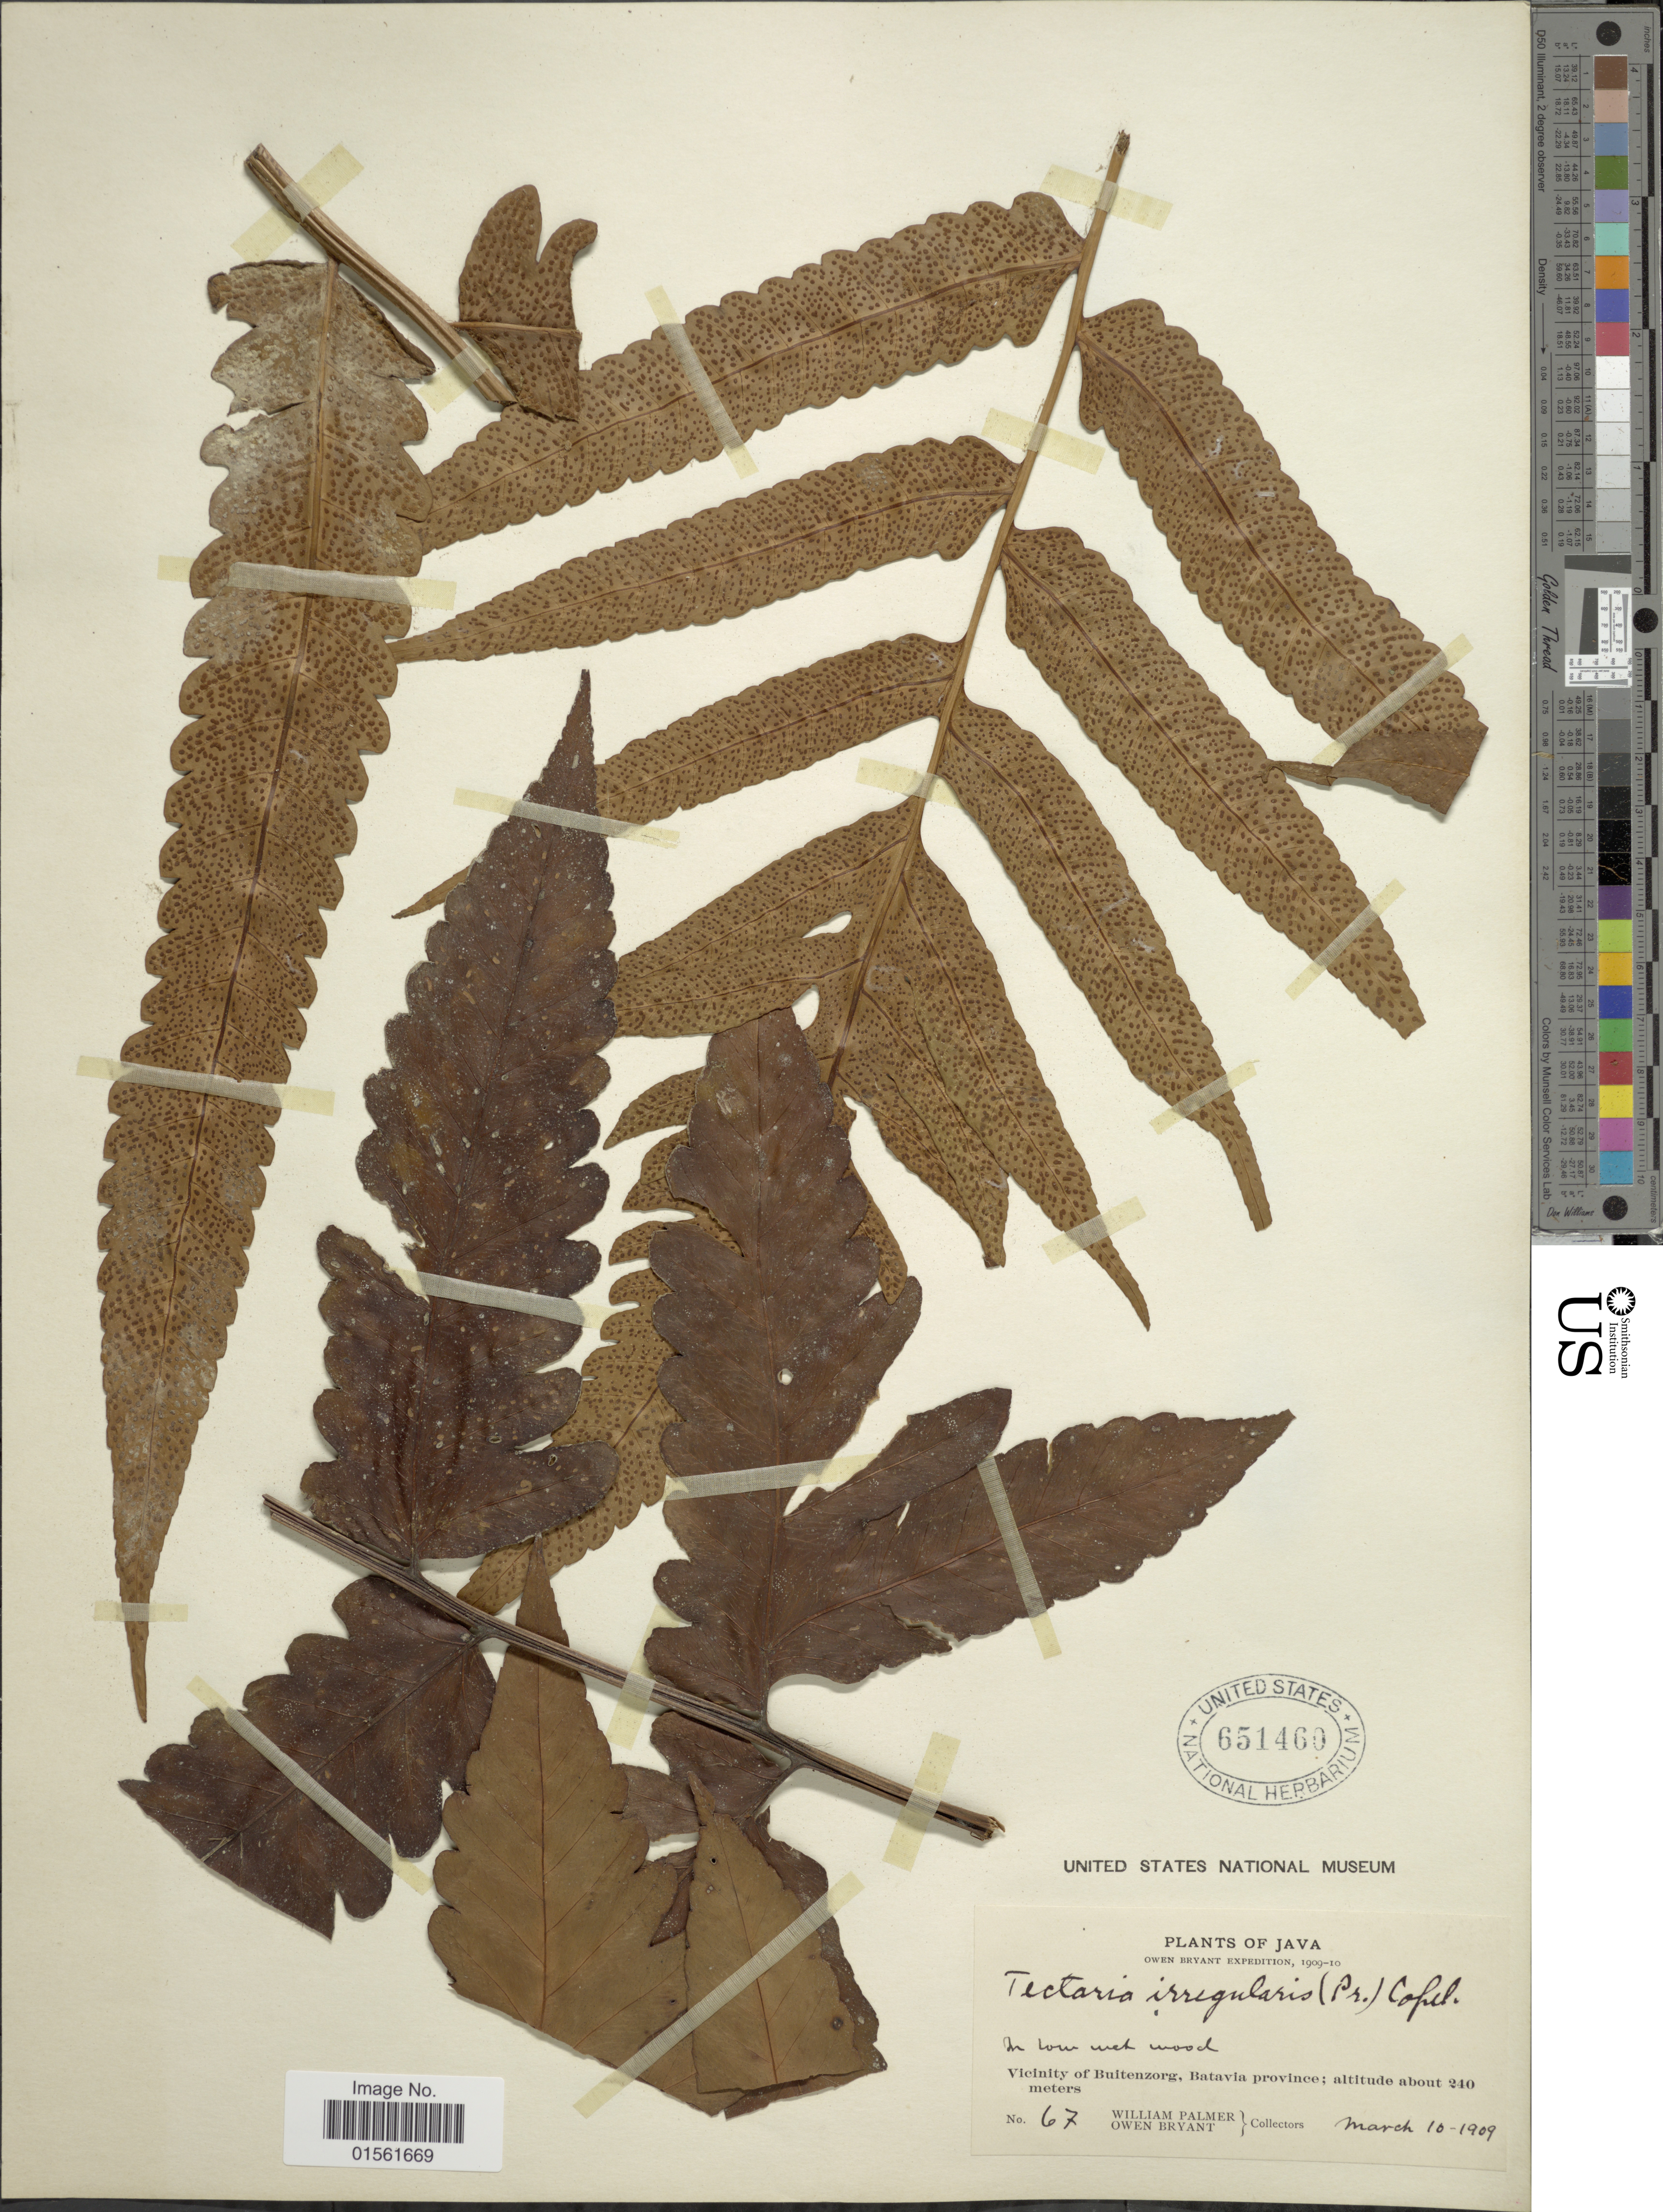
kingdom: Plantae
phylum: Tracheophyta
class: Polypodiopsida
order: Polypodiales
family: Dryopteridaceae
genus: Pleocnemia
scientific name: Pleocnemia irregularis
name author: (C. Presl) Holttum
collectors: W. Palmer & O. Bryant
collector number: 67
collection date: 1909-03-10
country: Indonesia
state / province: Java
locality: Java, Vicinity of Buitenzorg, Batavia Province.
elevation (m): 240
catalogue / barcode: US 651460